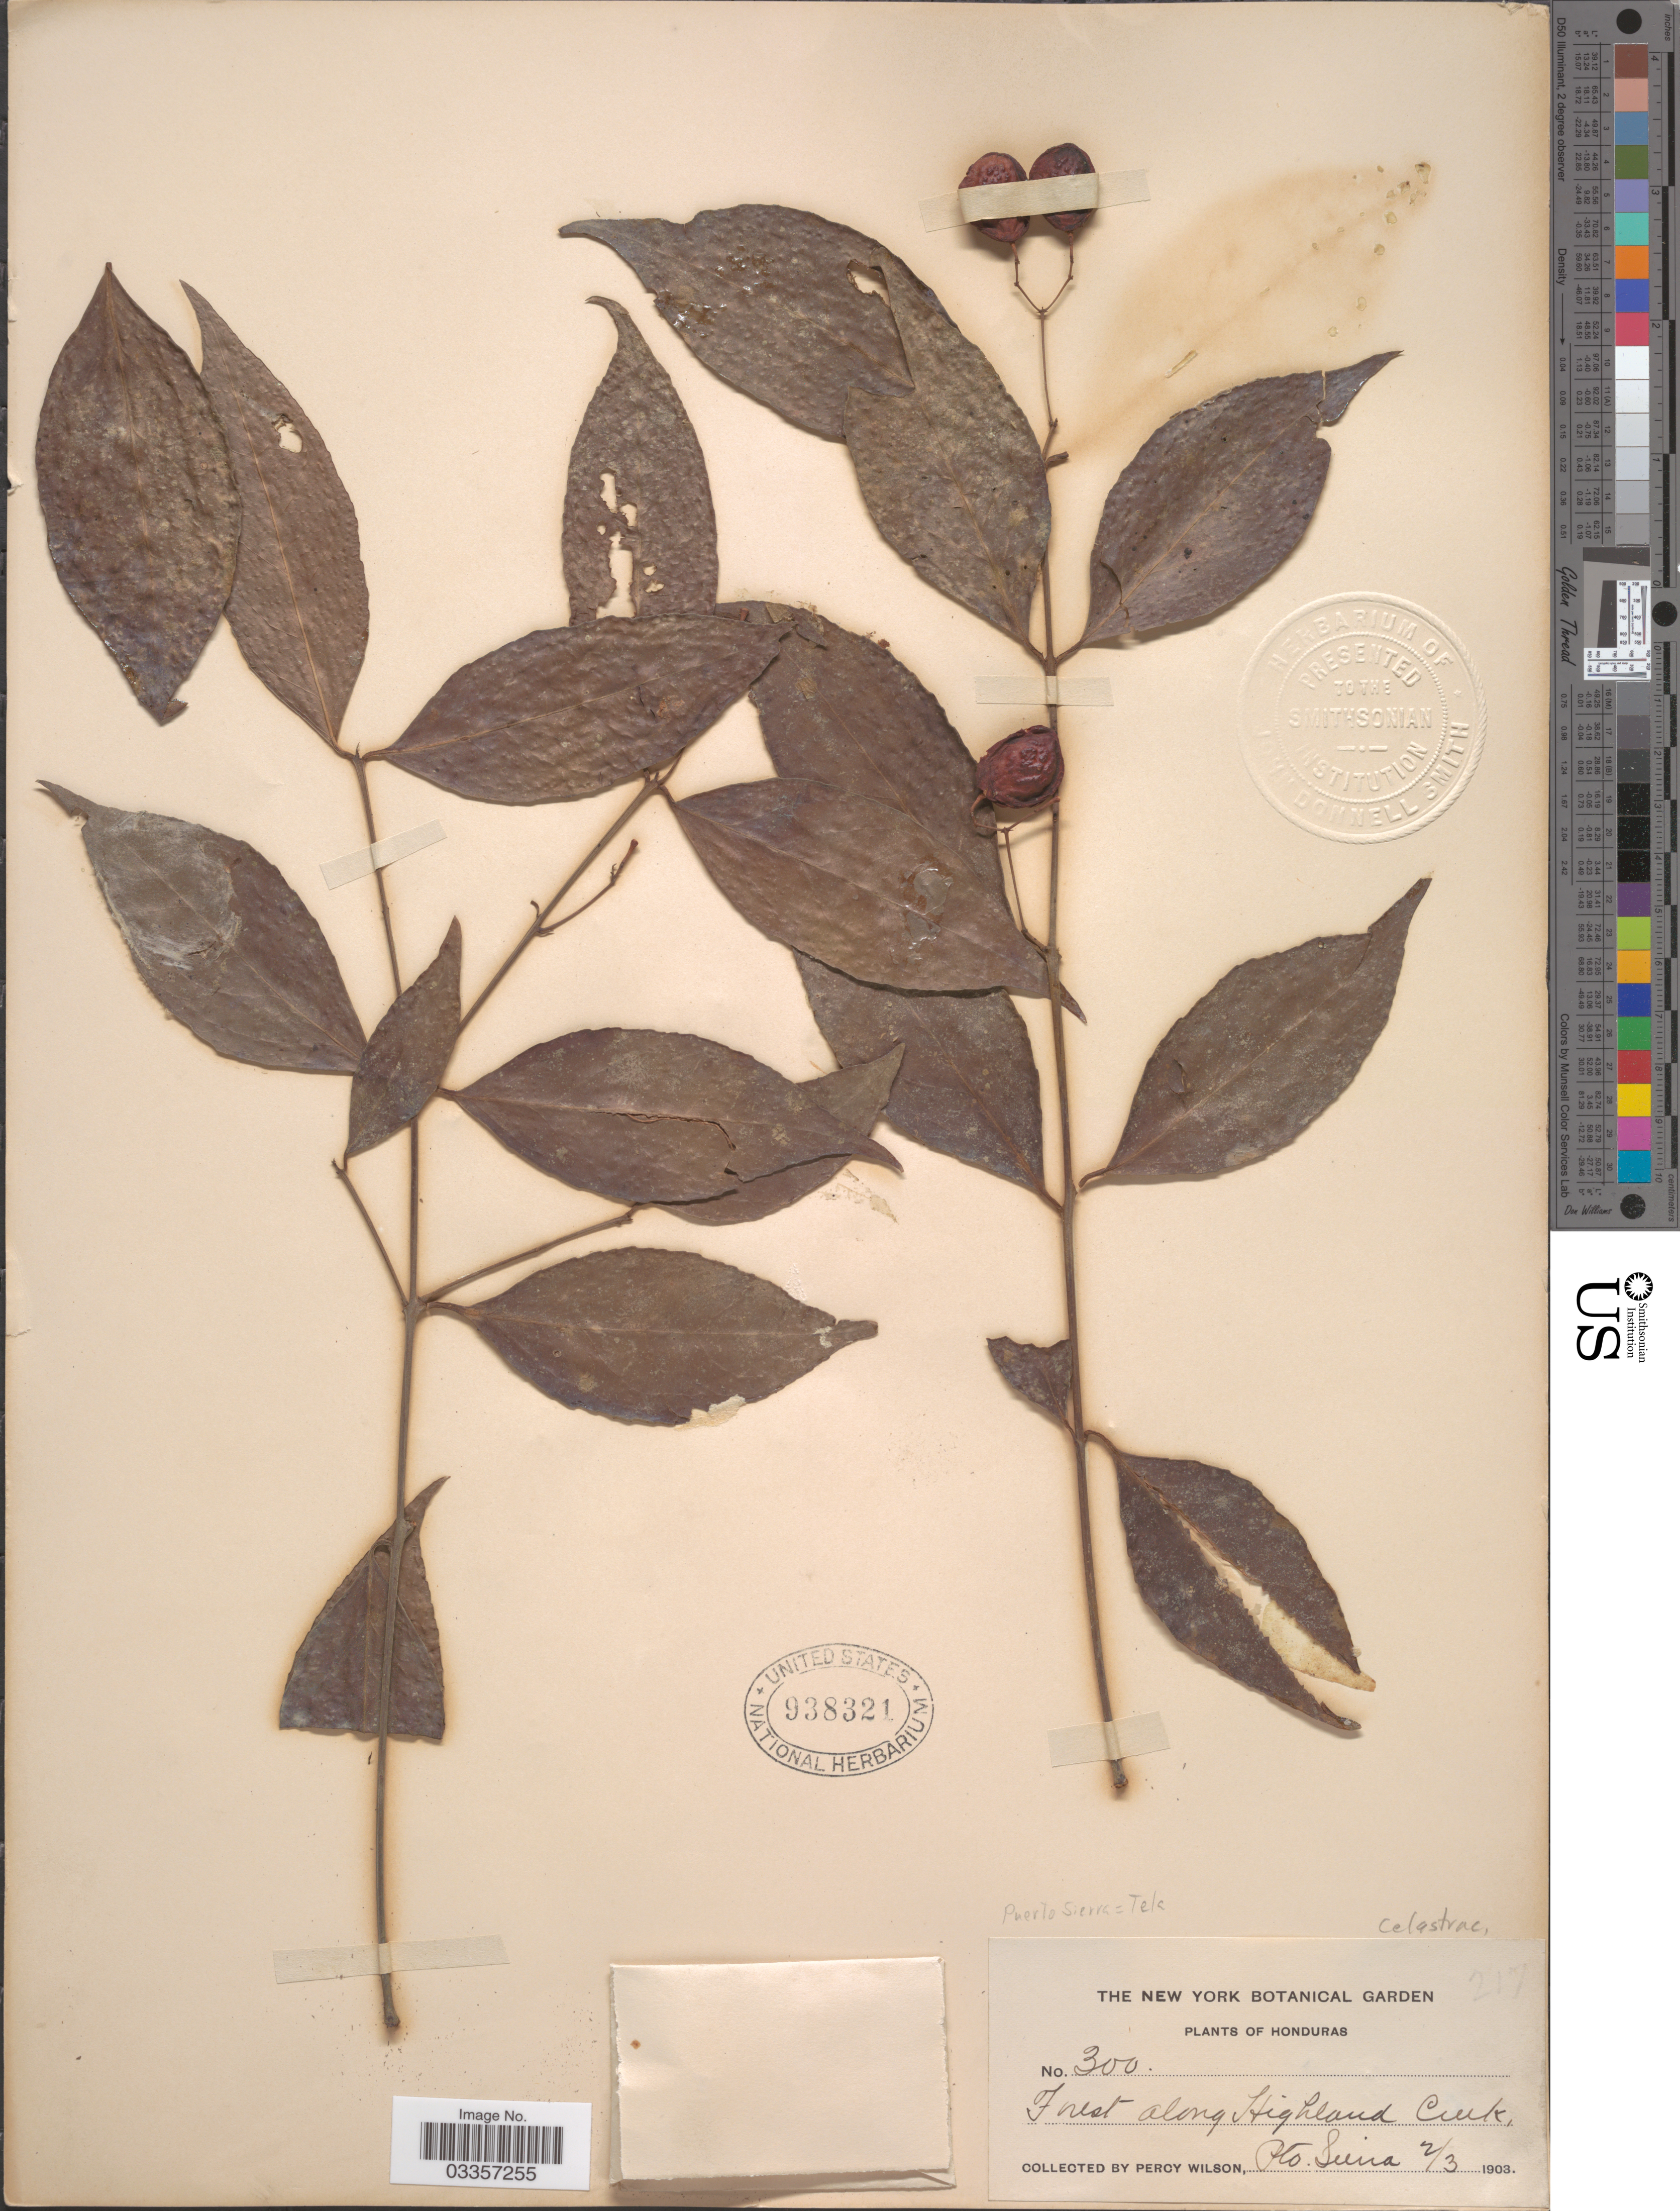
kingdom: Plantae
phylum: Tracheophyta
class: Magnoliopsida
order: Celastrales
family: Celastraceae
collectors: P. Wilson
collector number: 300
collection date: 1903-03-02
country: Honduras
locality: Forest along Highland Creek, Pto Sierra.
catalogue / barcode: US 938321